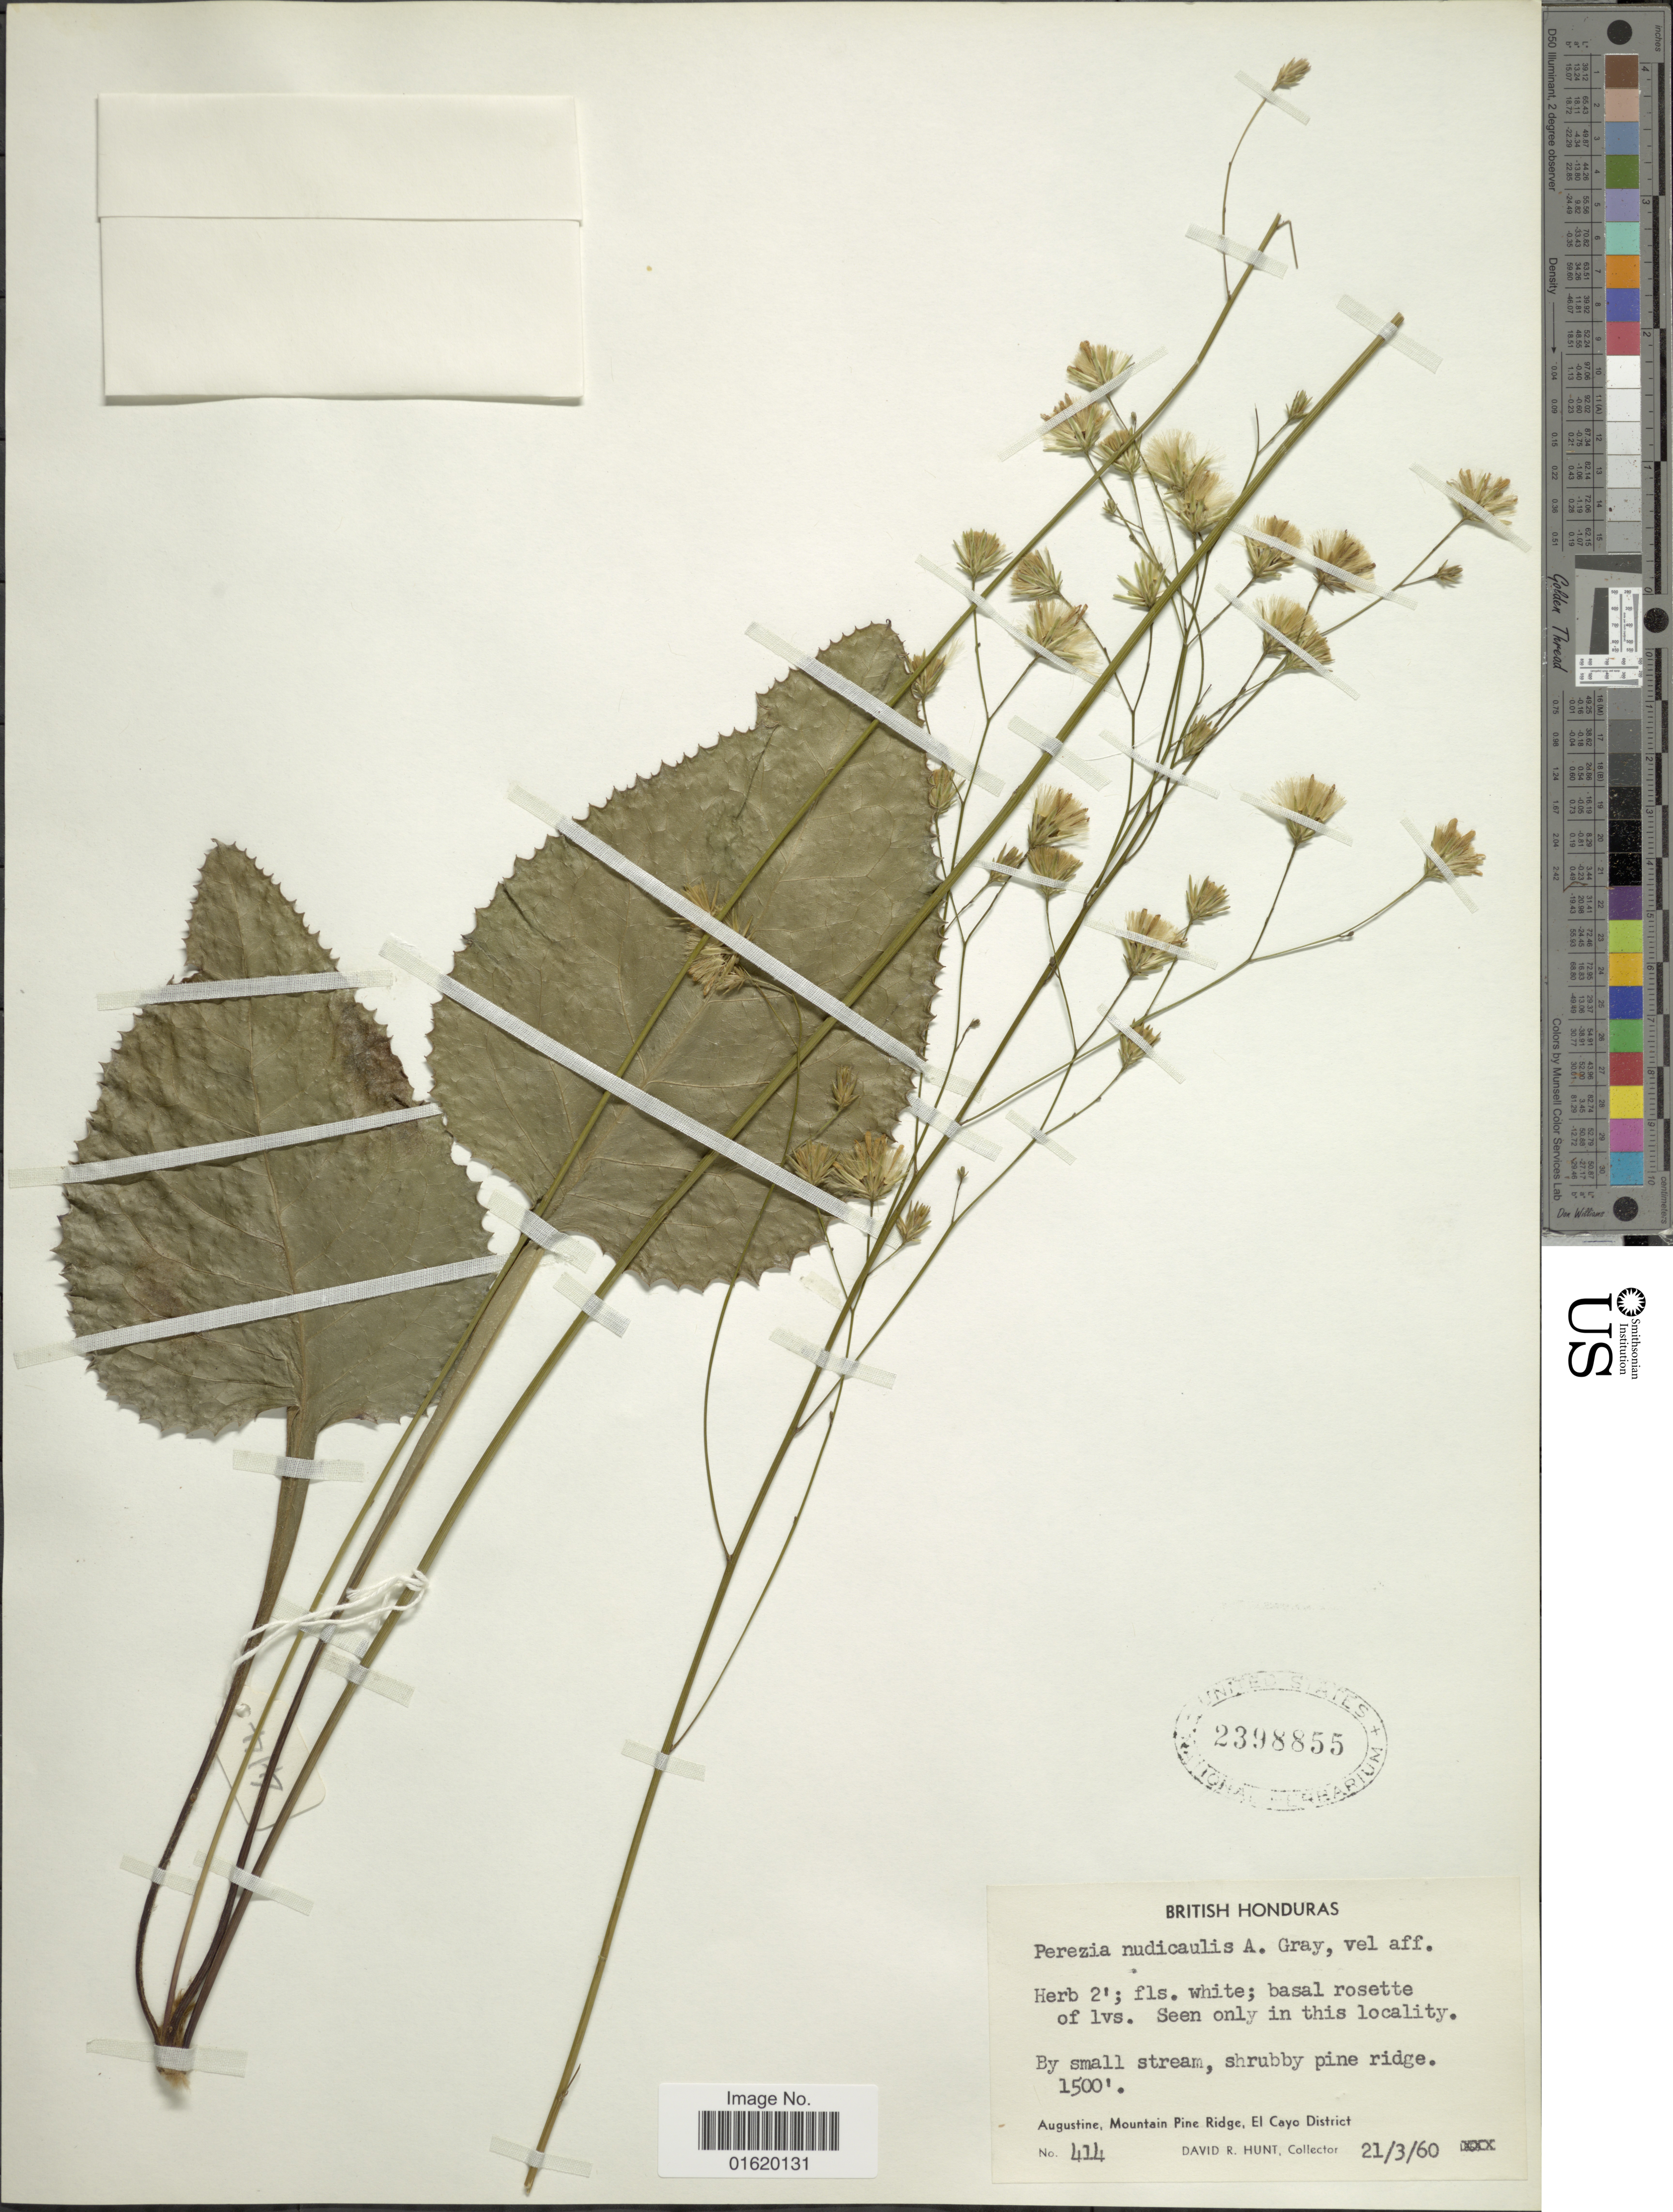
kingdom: Plantae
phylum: Tracheophyta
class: Magnoliopsida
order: Asterales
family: Asteraceae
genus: Acourtia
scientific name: Acourtia nudicaulis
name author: (A. Gray) B.L. Turner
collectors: D. R. Hunt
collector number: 414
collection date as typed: Transcribed d/m/y: 21/3/60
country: Belize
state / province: Cayo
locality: British Honduras, Augustine, Mountain Pine Ridge, El Cayo District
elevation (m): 457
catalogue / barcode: US 2398855